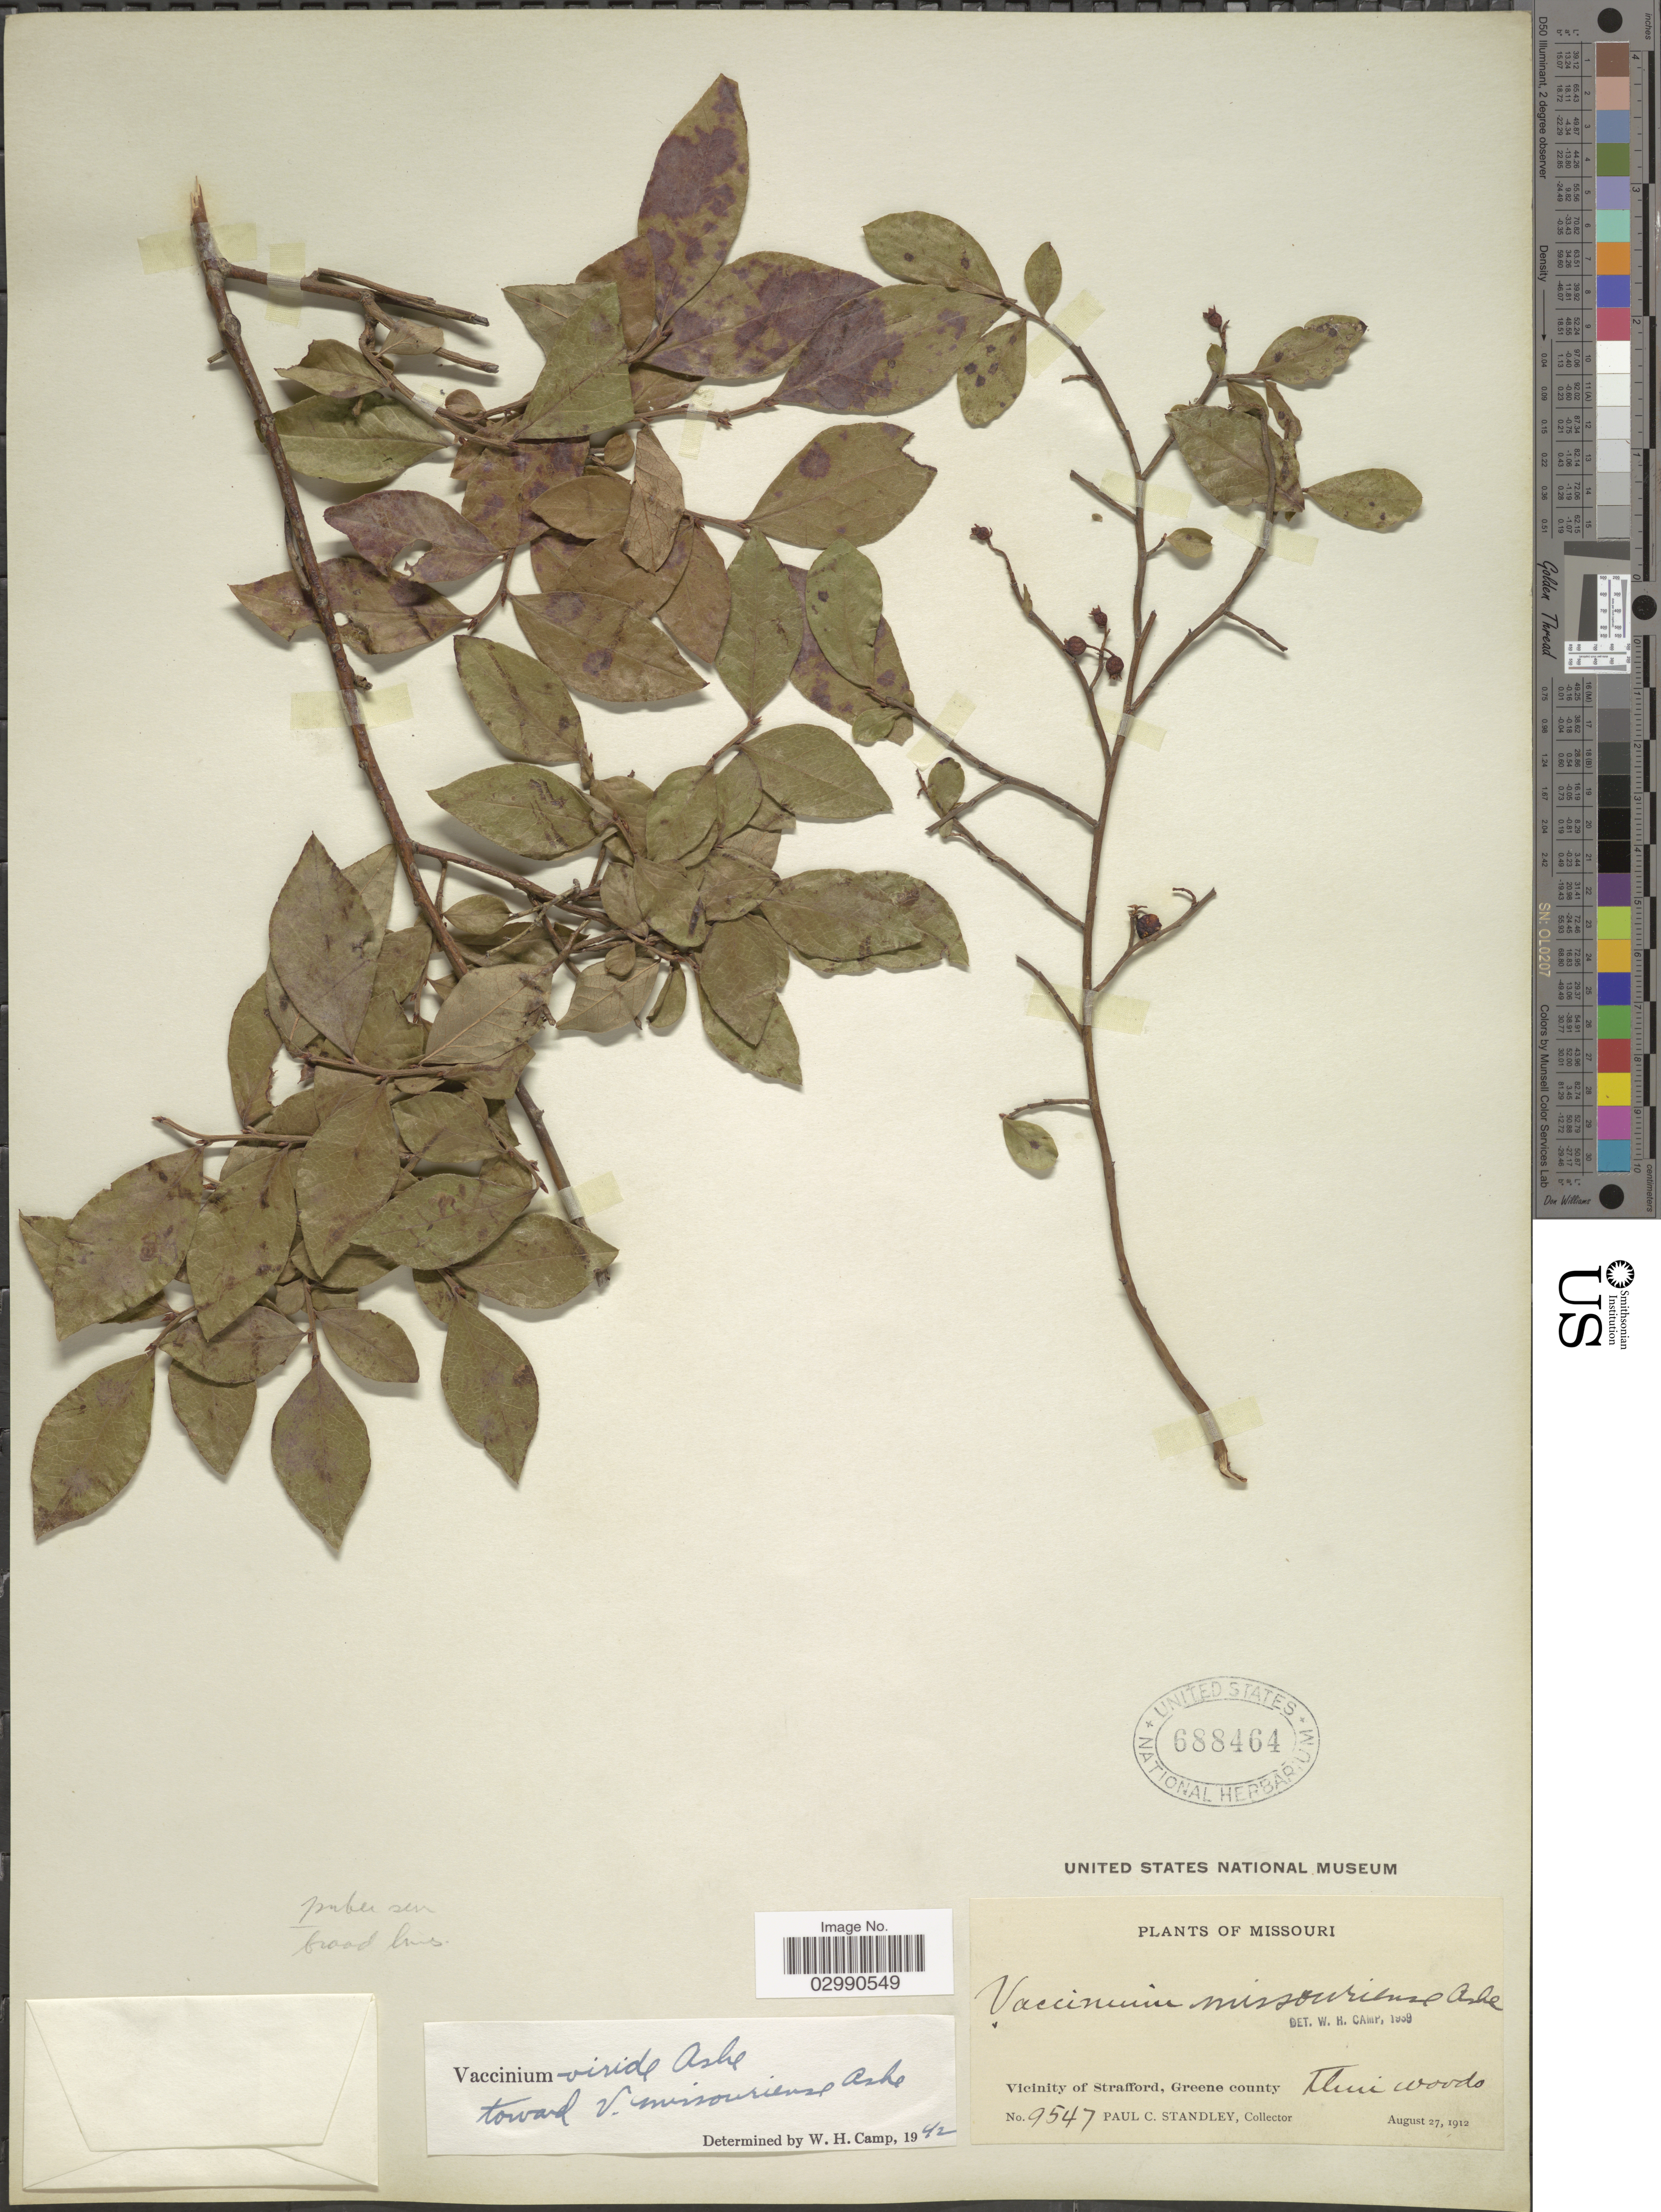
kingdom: Plantae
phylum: Tracheophyta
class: Magnoliopsida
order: Ericales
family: Ericaceae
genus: Vaccinium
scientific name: Vaccinium viride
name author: Ashe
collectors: P. C. Standley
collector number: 9547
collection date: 1912-08-27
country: United States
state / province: Missouri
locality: Vicinity of Stafford, Greene county.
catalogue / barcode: US 688464